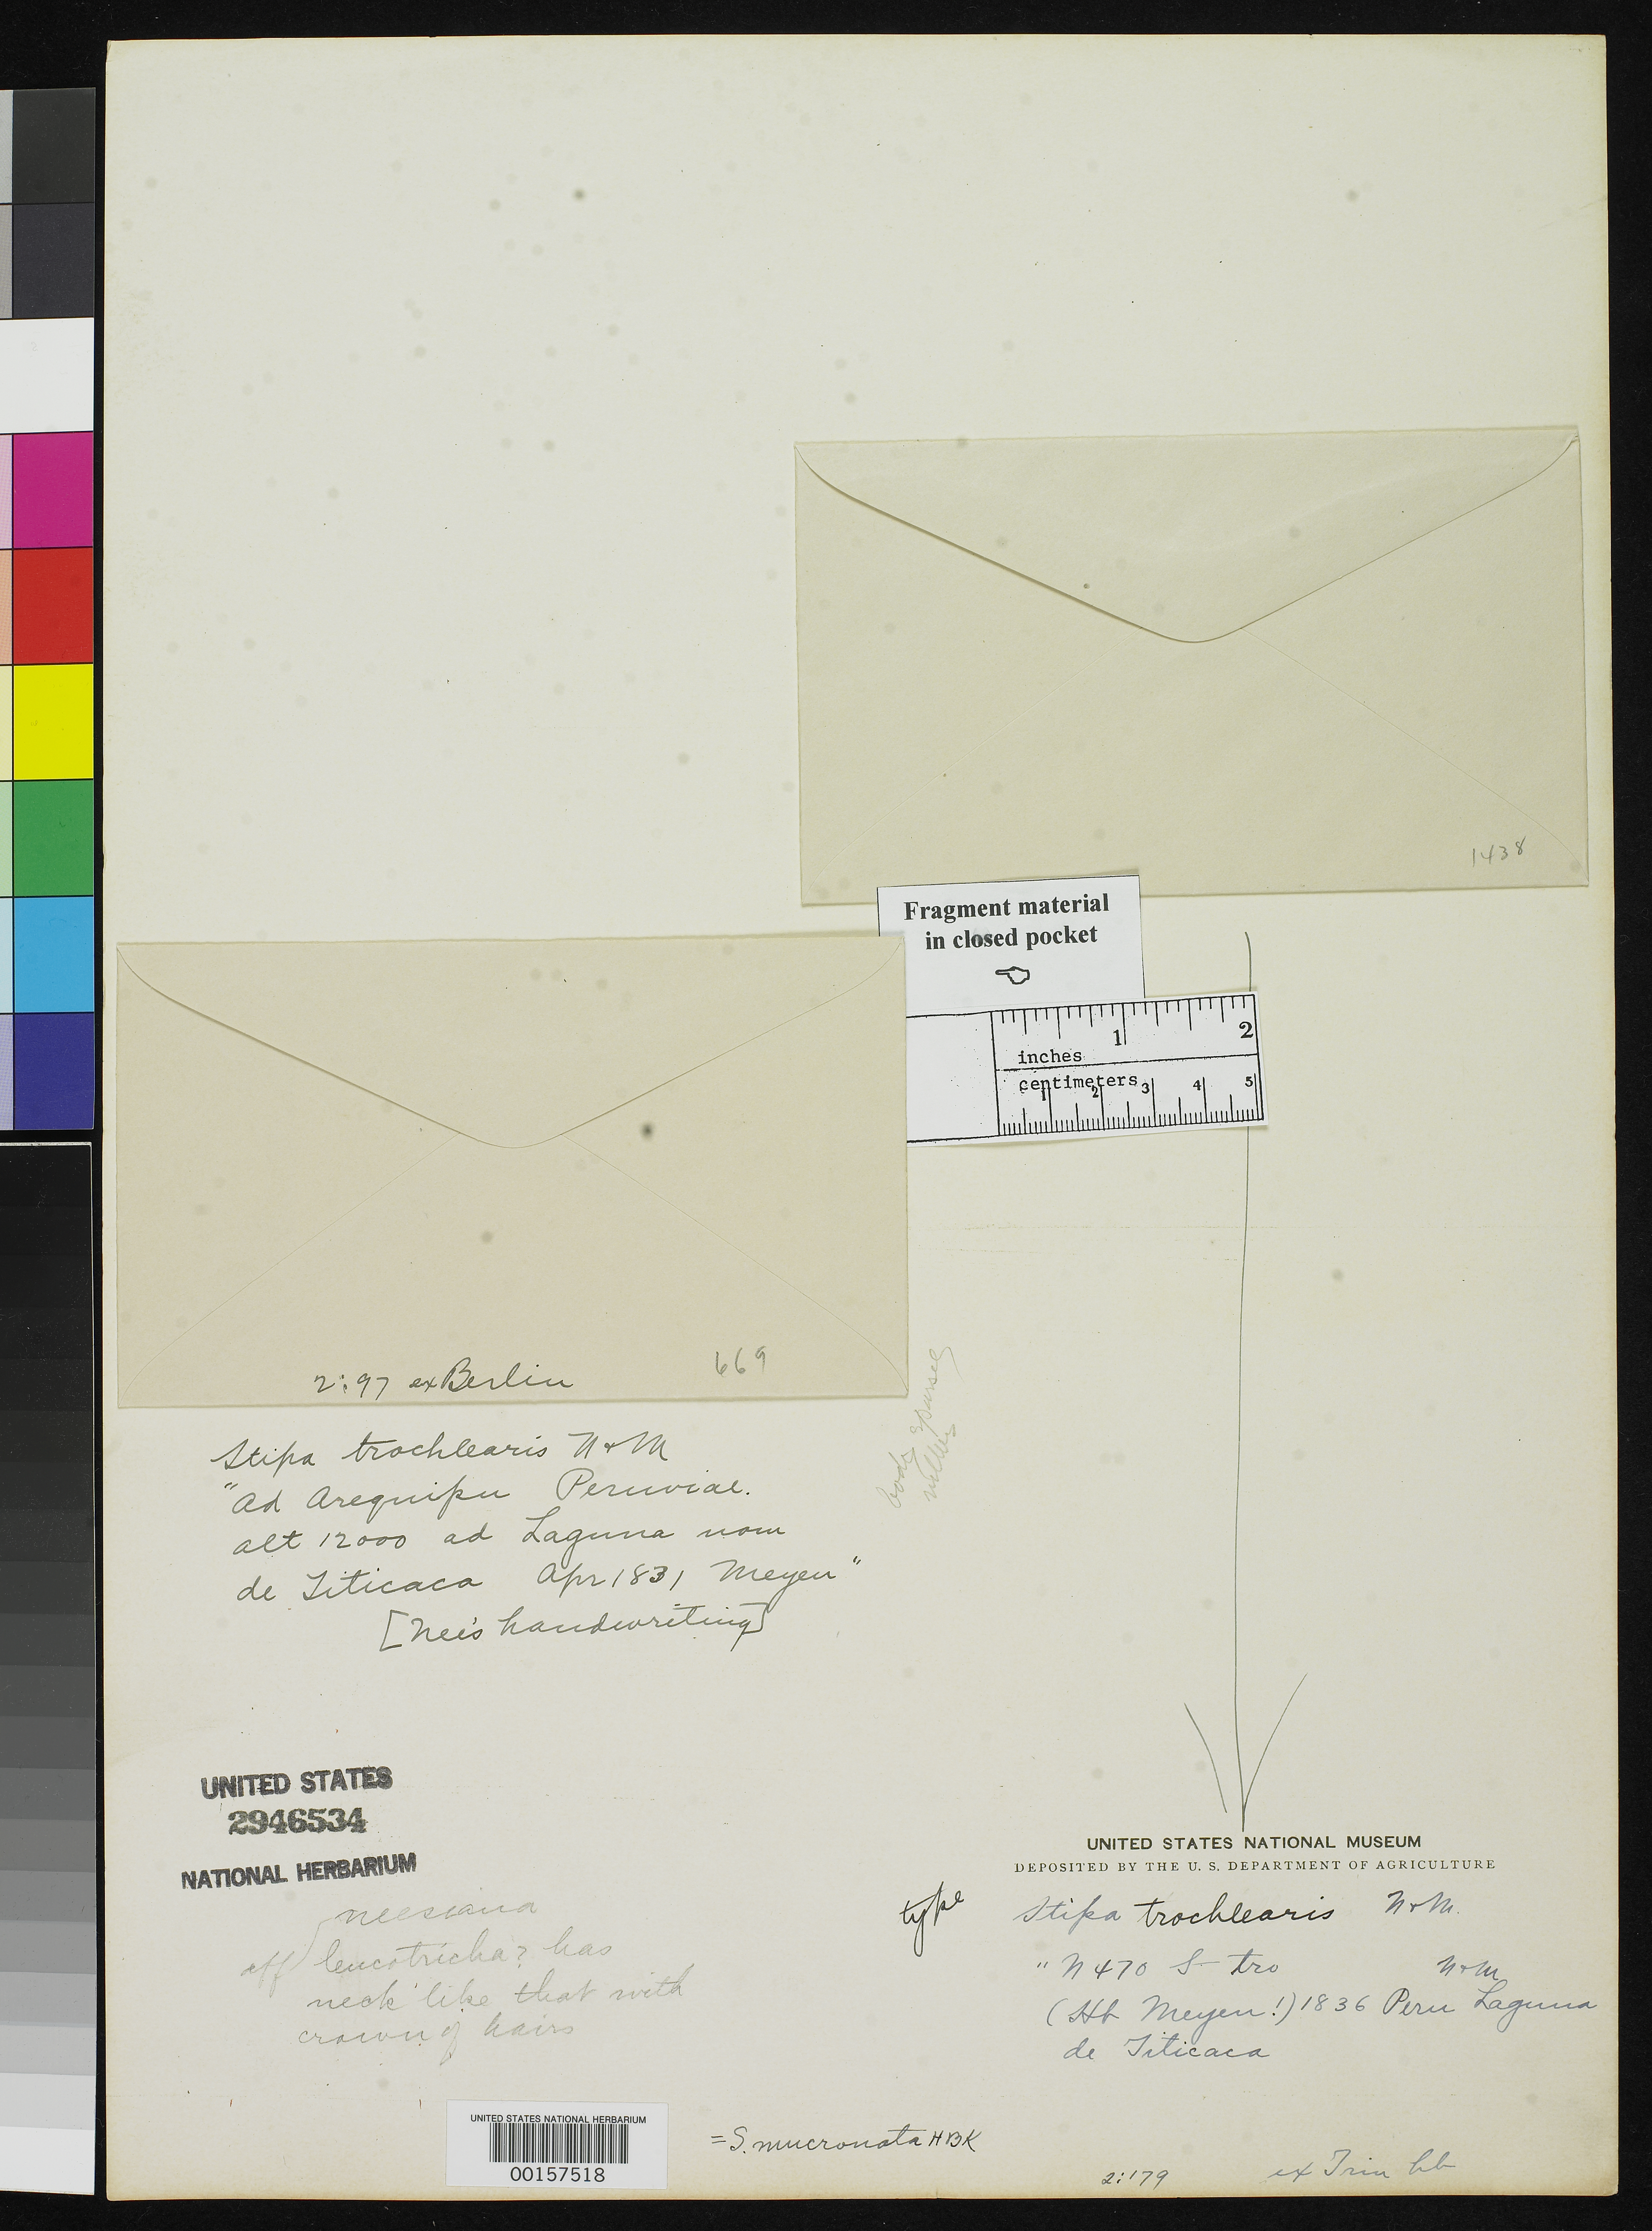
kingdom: Plantae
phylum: Tracheophyta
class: Liliopsida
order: Poales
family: Poaceae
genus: Stipa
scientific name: Stipa trochlearis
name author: Nees & Meyen in Nees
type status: Type Fragment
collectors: F. J. F. Meyen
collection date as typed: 1831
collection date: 1831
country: Peru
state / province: Puno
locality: Lake Titicaca.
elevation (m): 1200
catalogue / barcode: US 2946534